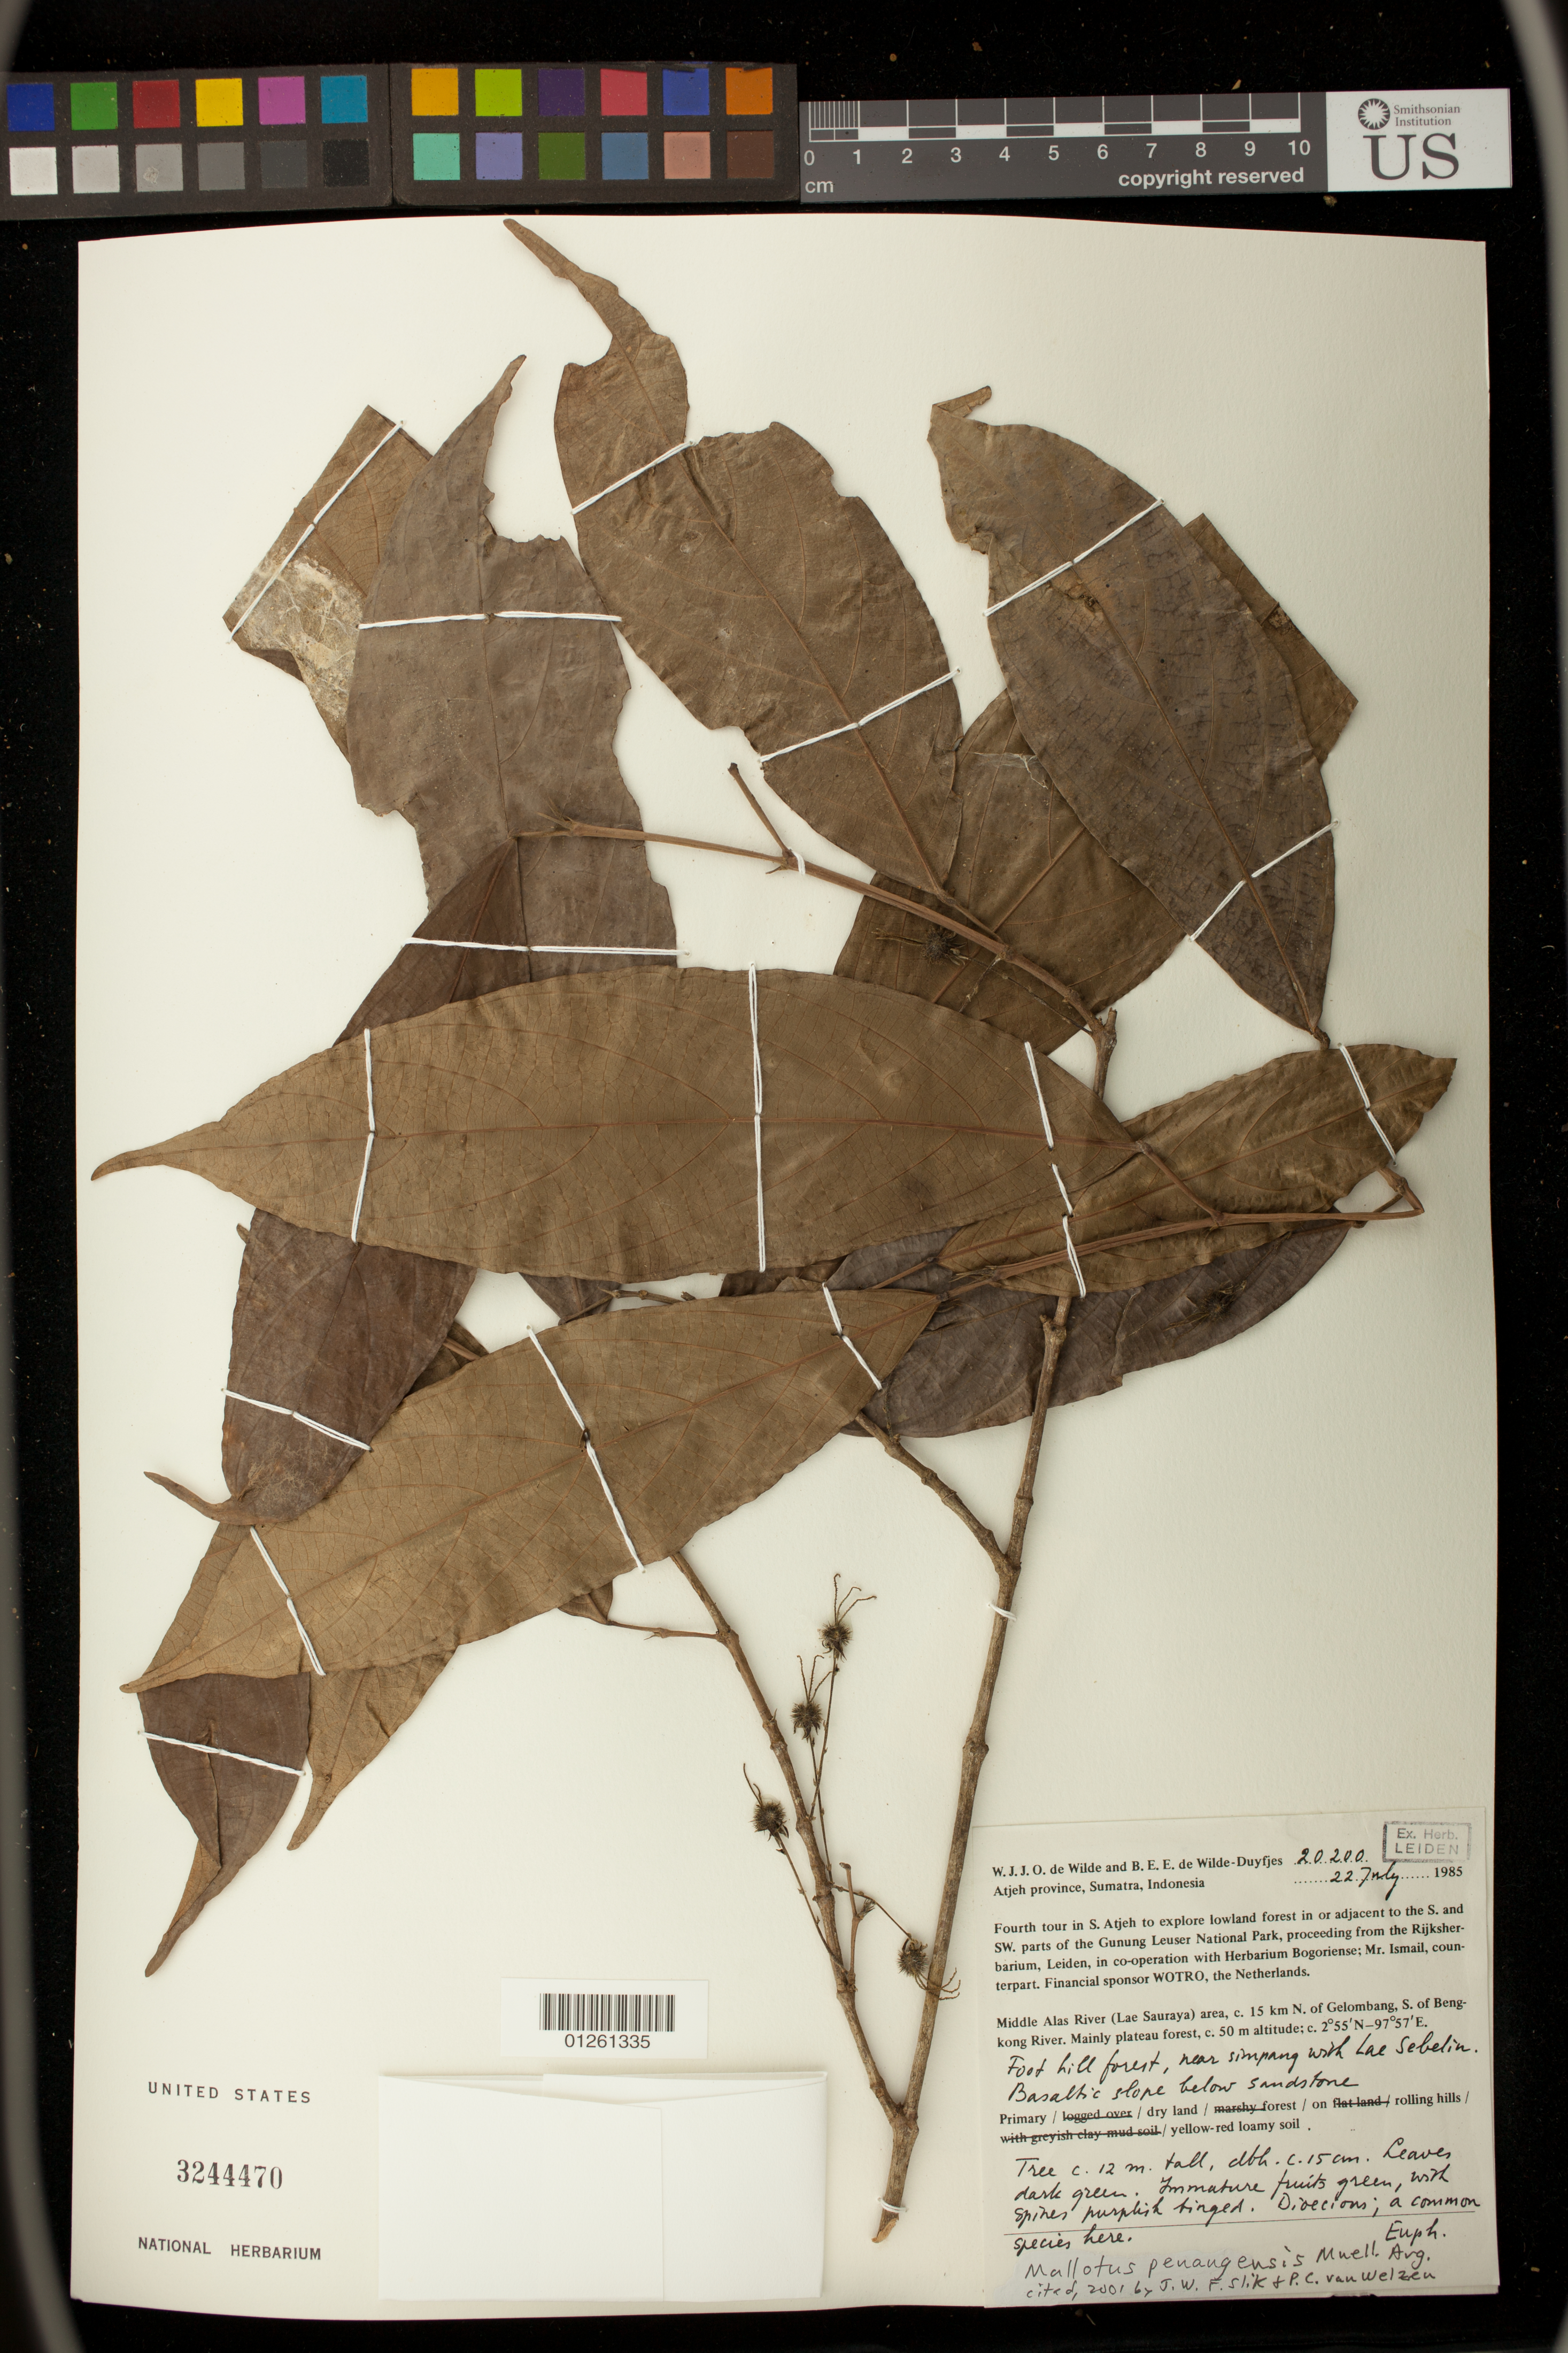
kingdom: Plantae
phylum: Tracheophyta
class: Magnoliopsida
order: Malpighiales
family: Euphorbiaceae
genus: Hancea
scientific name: Hancea penangensis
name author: (Müll. Arg.) S.E.C. Sierra et al.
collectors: W. J. de Wilde & B. E. de Wilde-Duyfjes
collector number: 20200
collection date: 1985-07-20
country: Indonesia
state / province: Sumatra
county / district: Aceh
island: Sumatra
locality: c. 15 km N. of Gelombang, S. of Bengkong River. Middle Alas River ( Lae Sauraya)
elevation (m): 50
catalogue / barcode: US 3244470